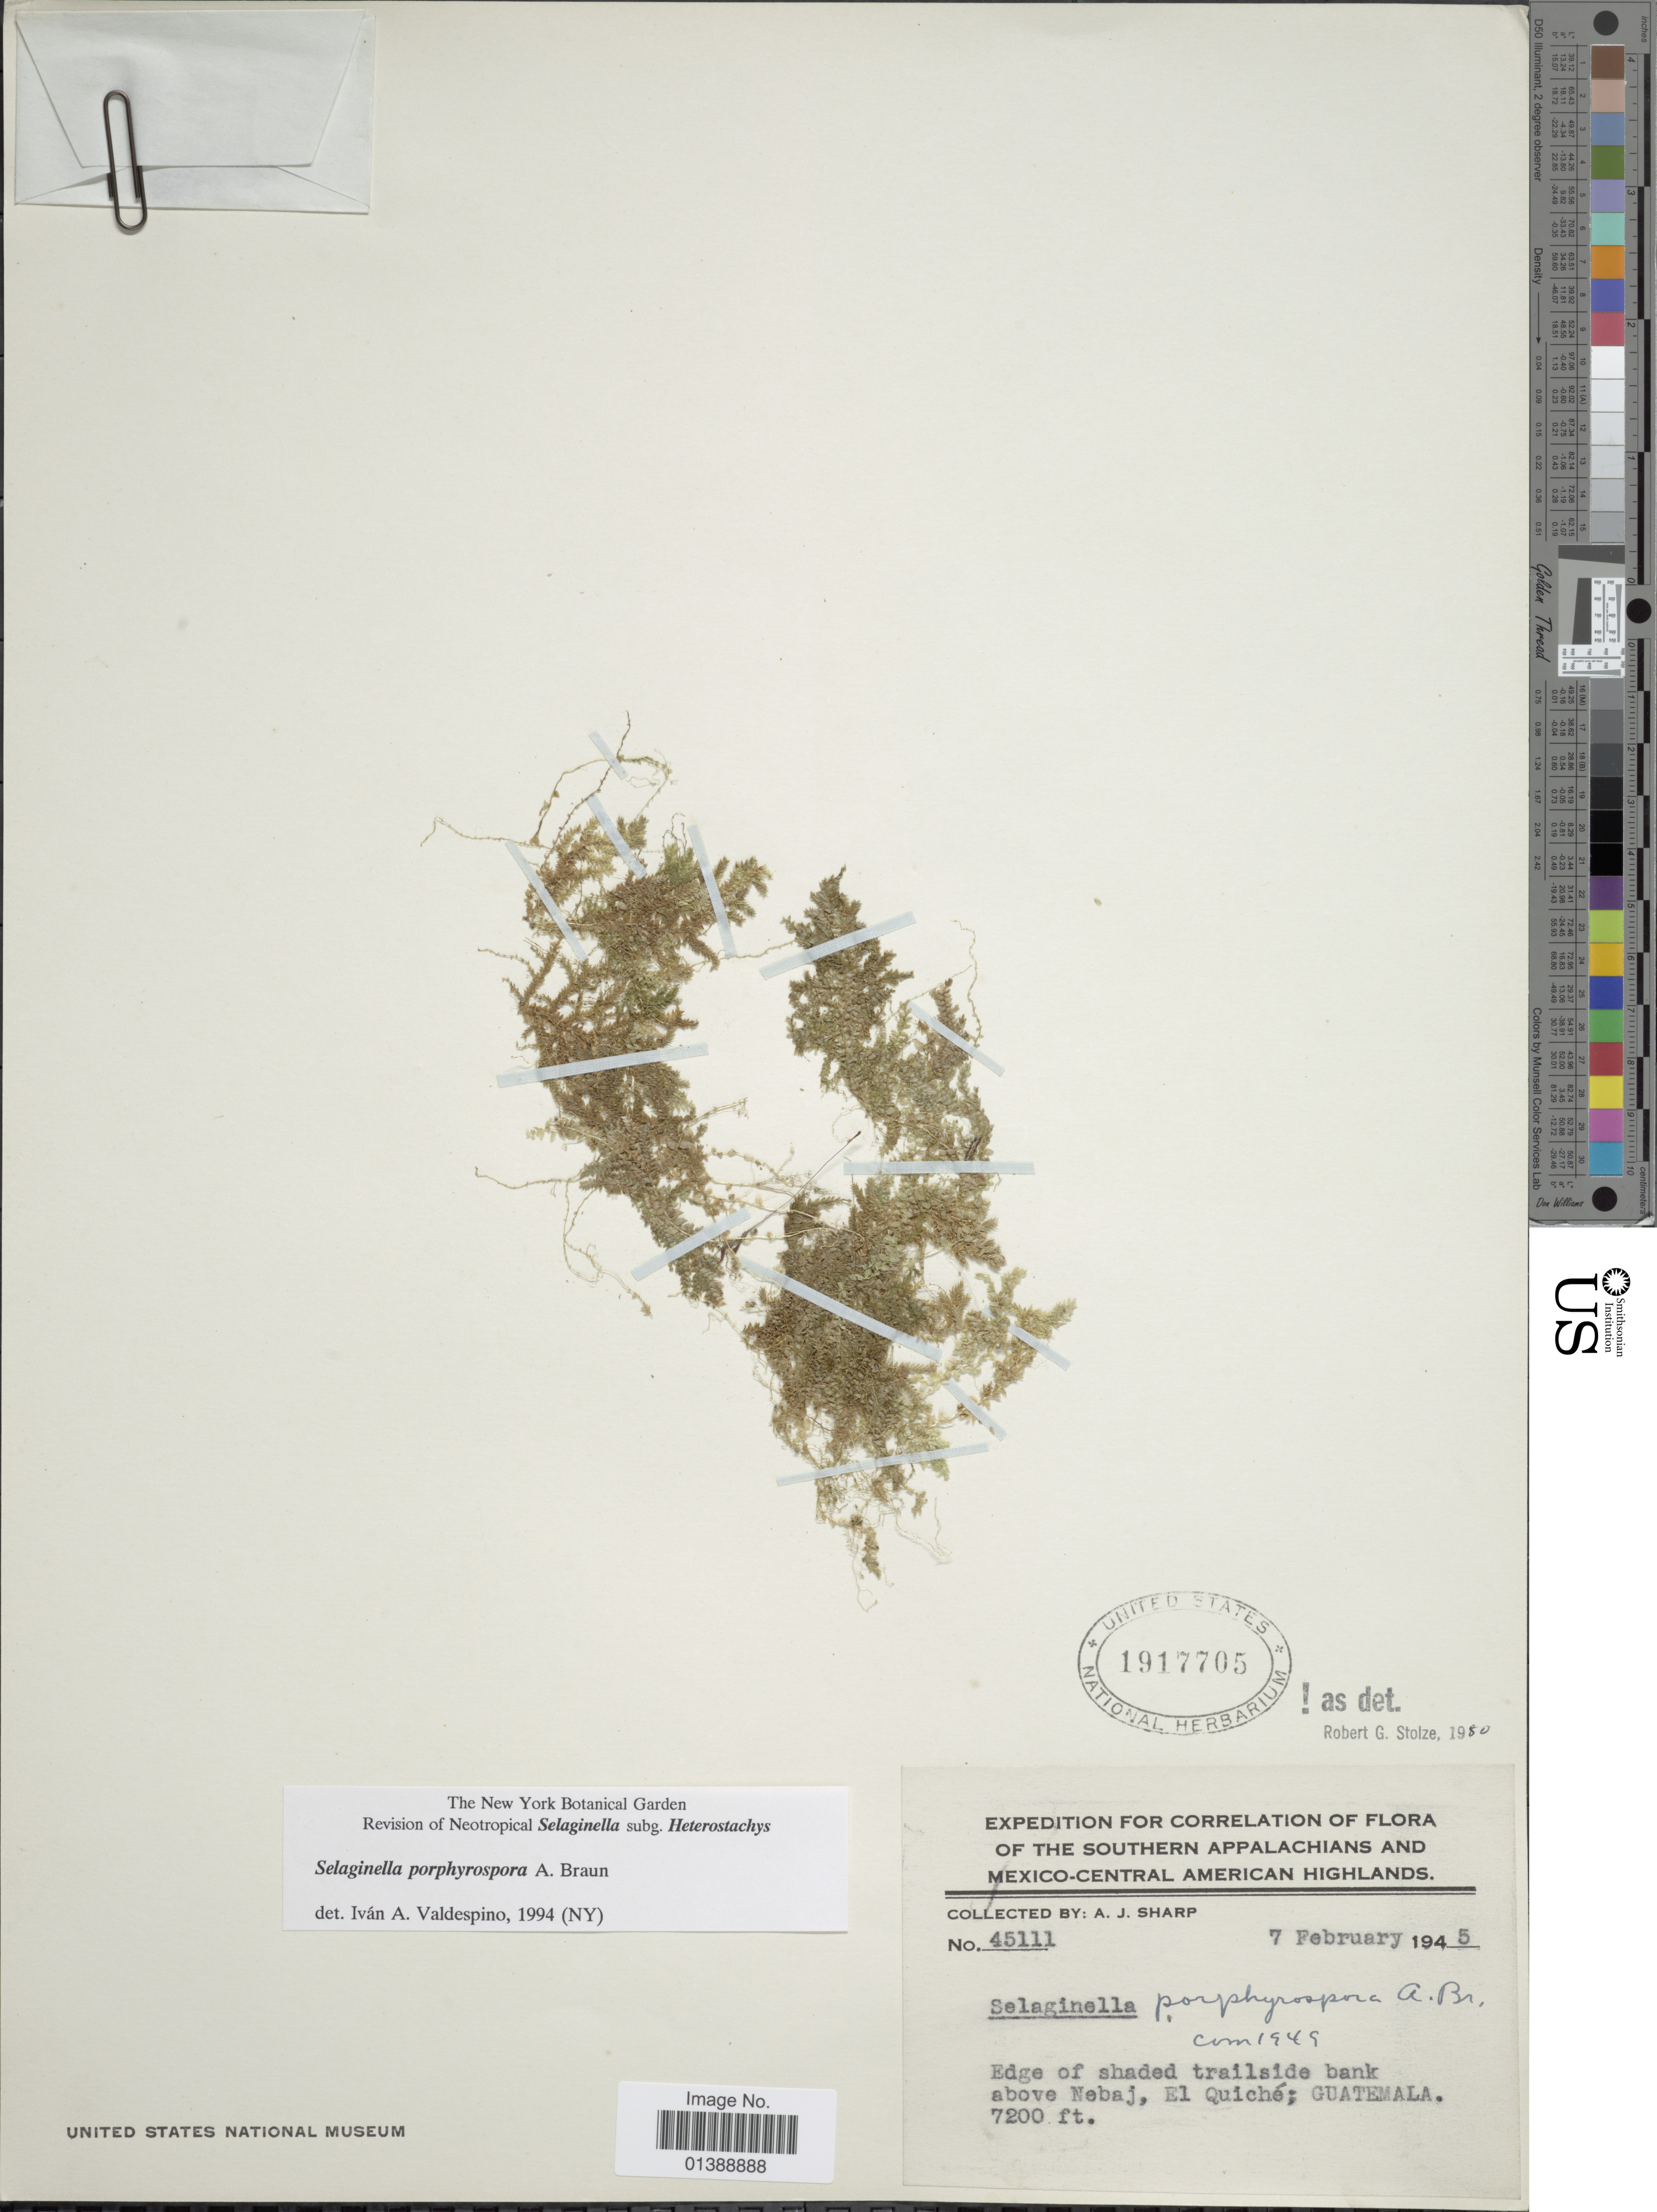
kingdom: Plantae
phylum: Tracheophyta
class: Lycopodiopsida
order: Selaginellales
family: Selaginellaceae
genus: Selaginella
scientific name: Selaginella porphyrospora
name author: A. Braun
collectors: A. J. Sharp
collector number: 45111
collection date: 1945-02-07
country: Guatemala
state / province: El Quiché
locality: Edge of shaded bank above Nebaj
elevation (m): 2195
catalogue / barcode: US 1917705